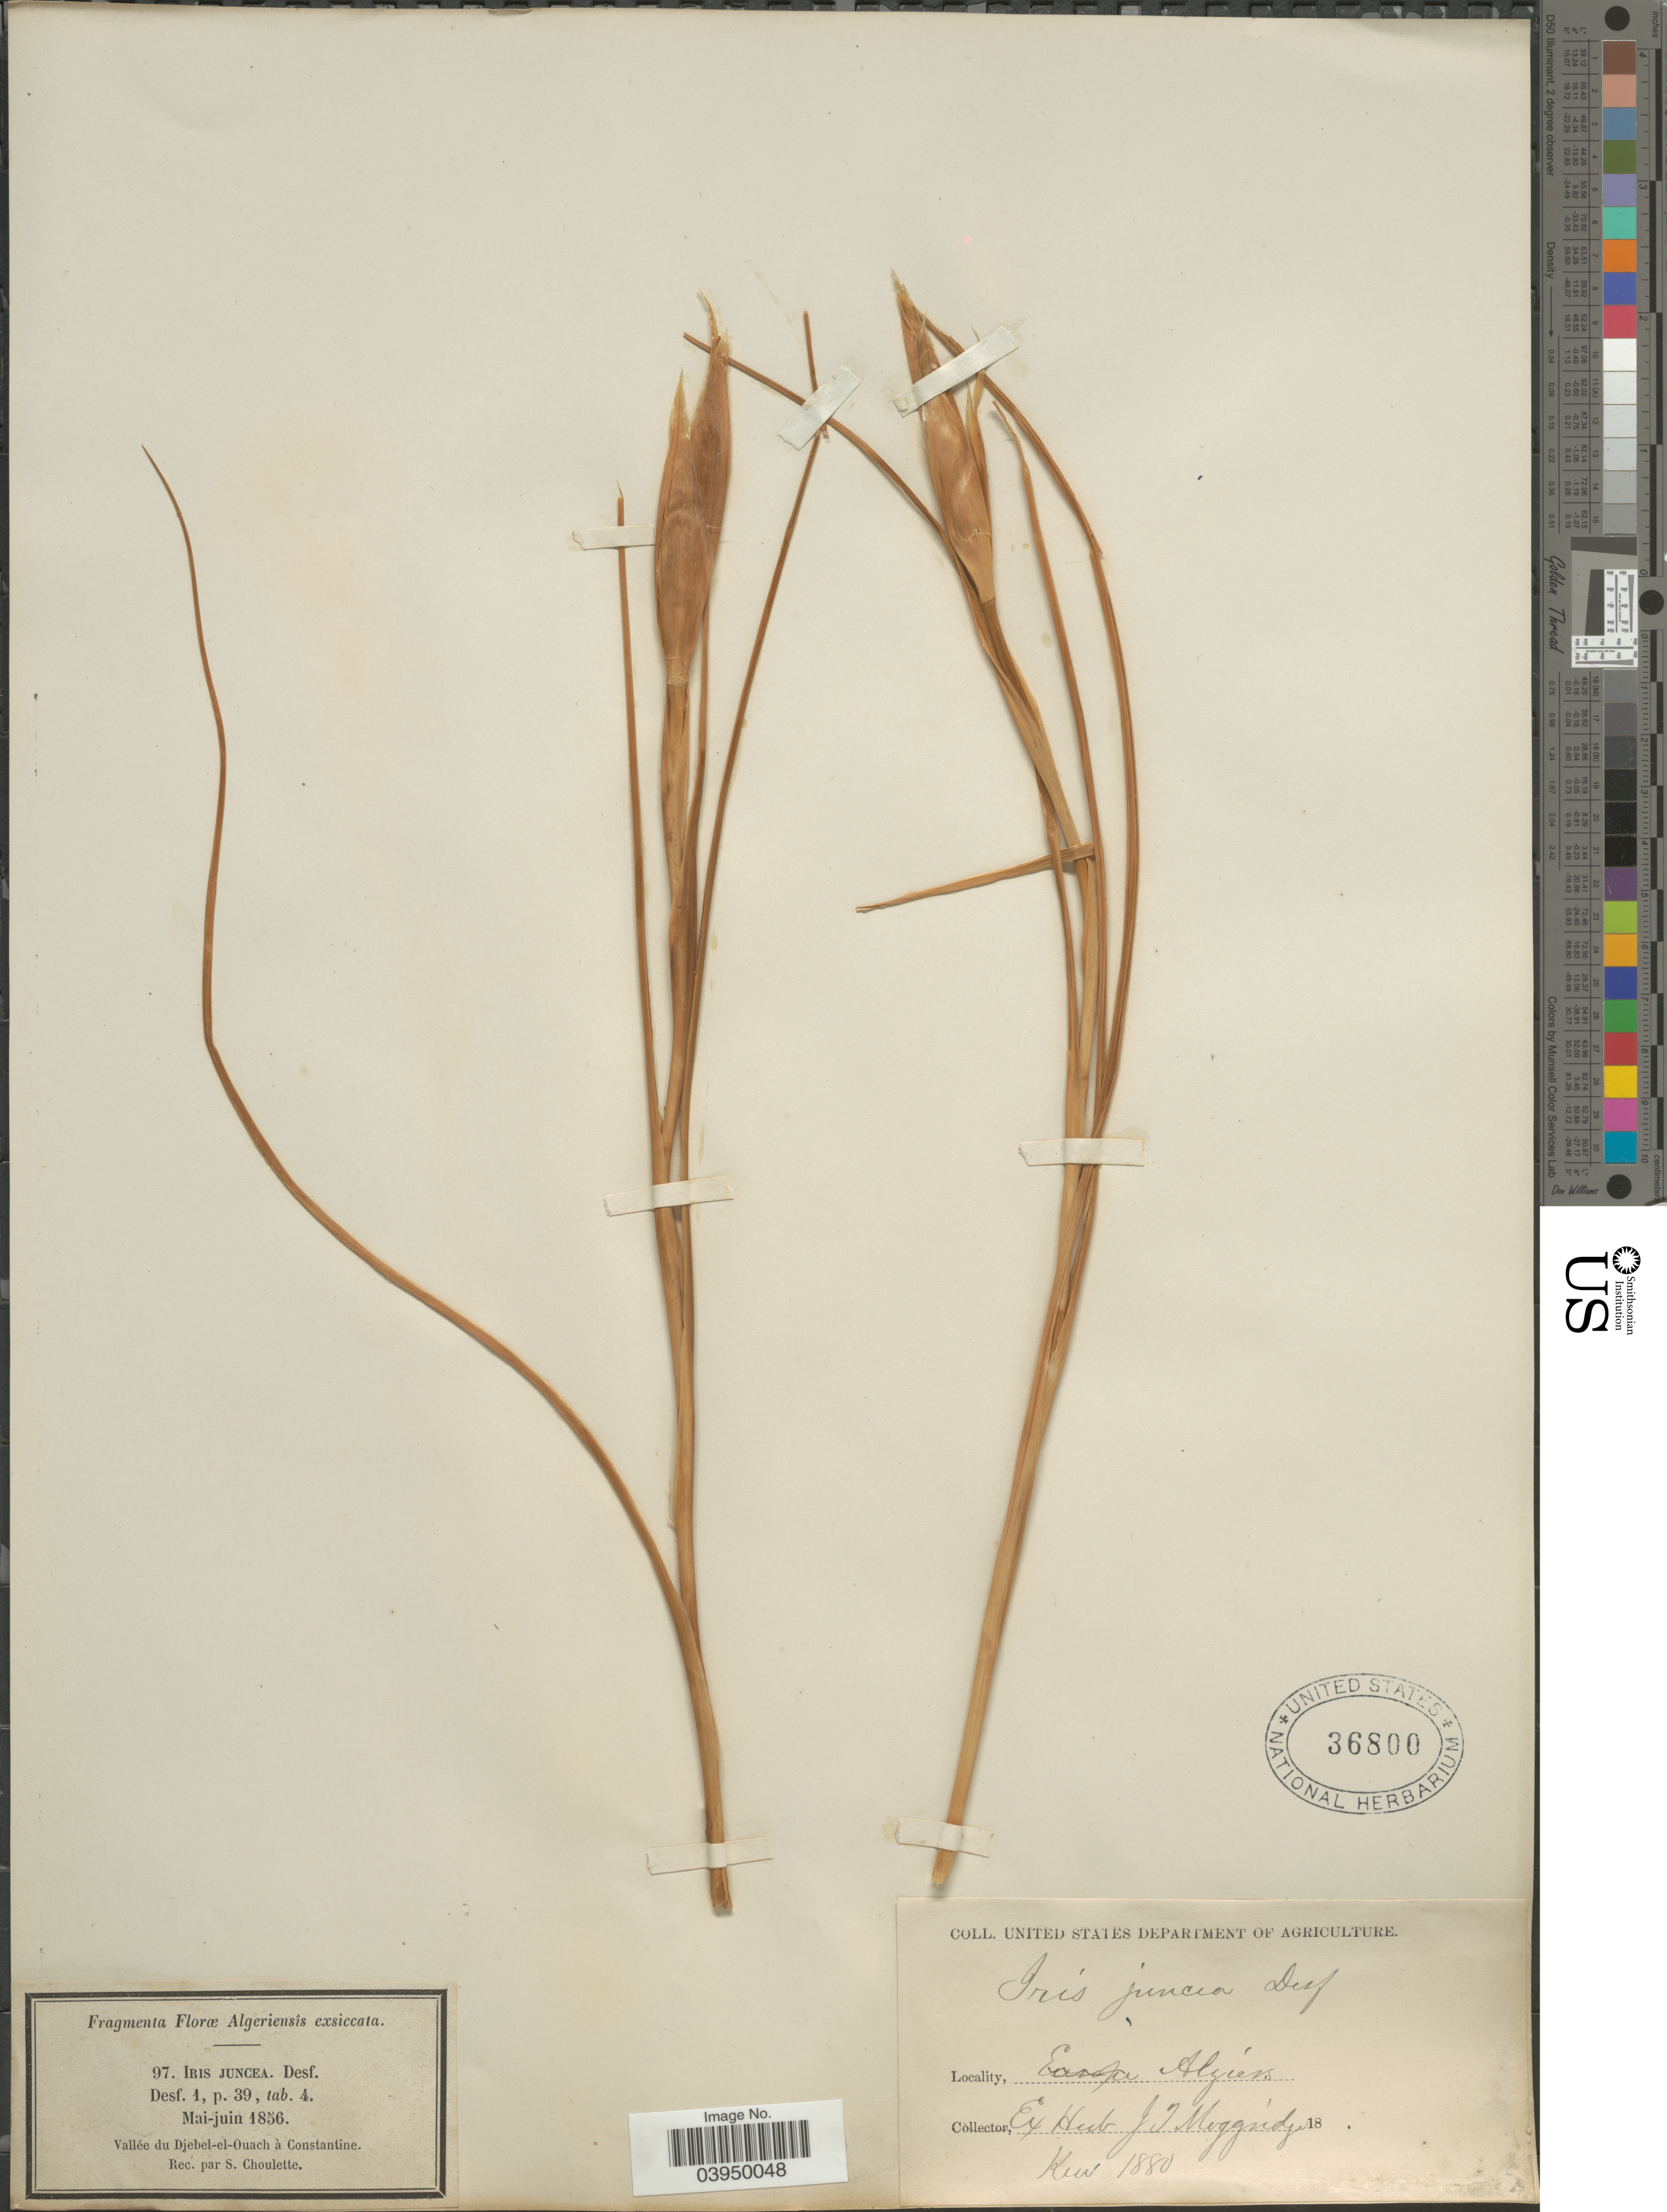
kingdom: Plantae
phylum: Tracheophyta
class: Liliopsida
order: Asparagales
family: Iridaceae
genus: Iris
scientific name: Iris juncea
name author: Poir.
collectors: S. Choulette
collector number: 97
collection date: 1856-05/1856-06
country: Algeria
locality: Algeriensis. Vallée du Djebel-el Ouach à Constantine.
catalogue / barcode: US 36800